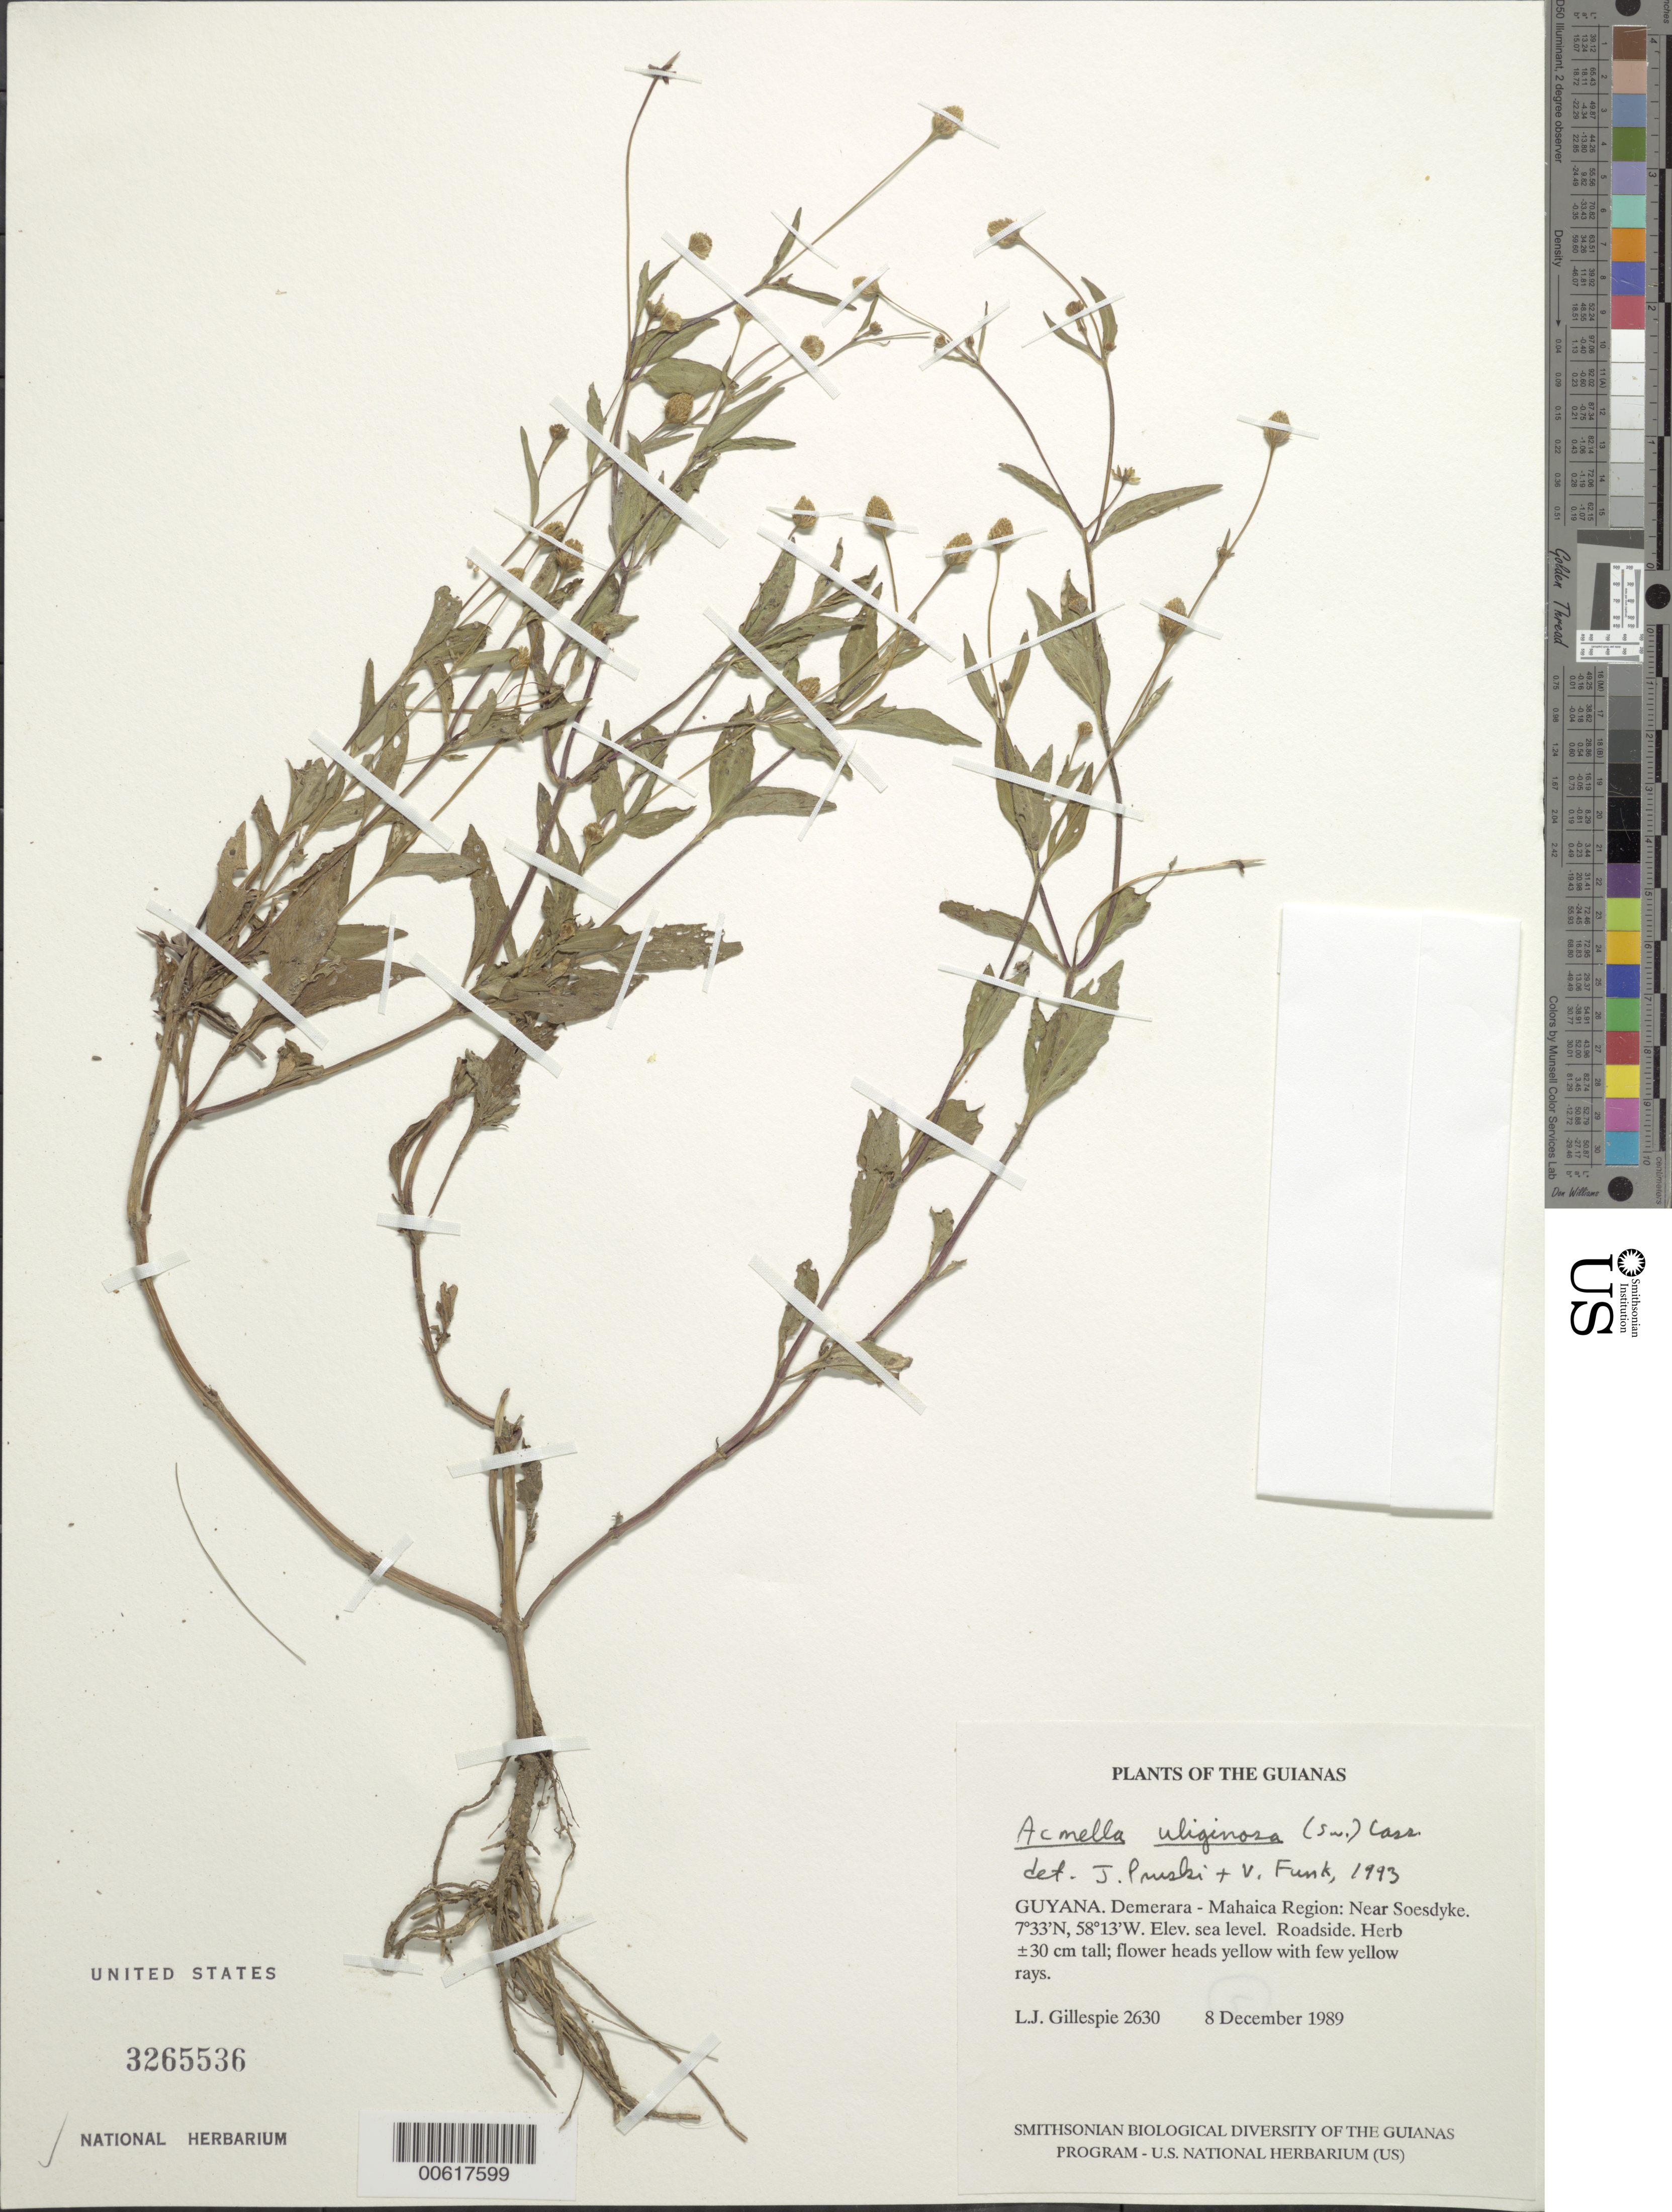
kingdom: Plantae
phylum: Tracheophyta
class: Magnoliopsida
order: Asterales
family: Asteraceae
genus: Acmella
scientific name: Acmella uliginosa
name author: (Sw.) Cass.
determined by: Pruski, J. F.; Funk, V. A.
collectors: L. J. Gillespie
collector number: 2630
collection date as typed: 8 December 1989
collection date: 1989-12-08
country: Guyana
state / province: Demerara-Mahaica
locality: Near Soesdyke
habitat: Roadside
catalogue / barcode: US 3265536